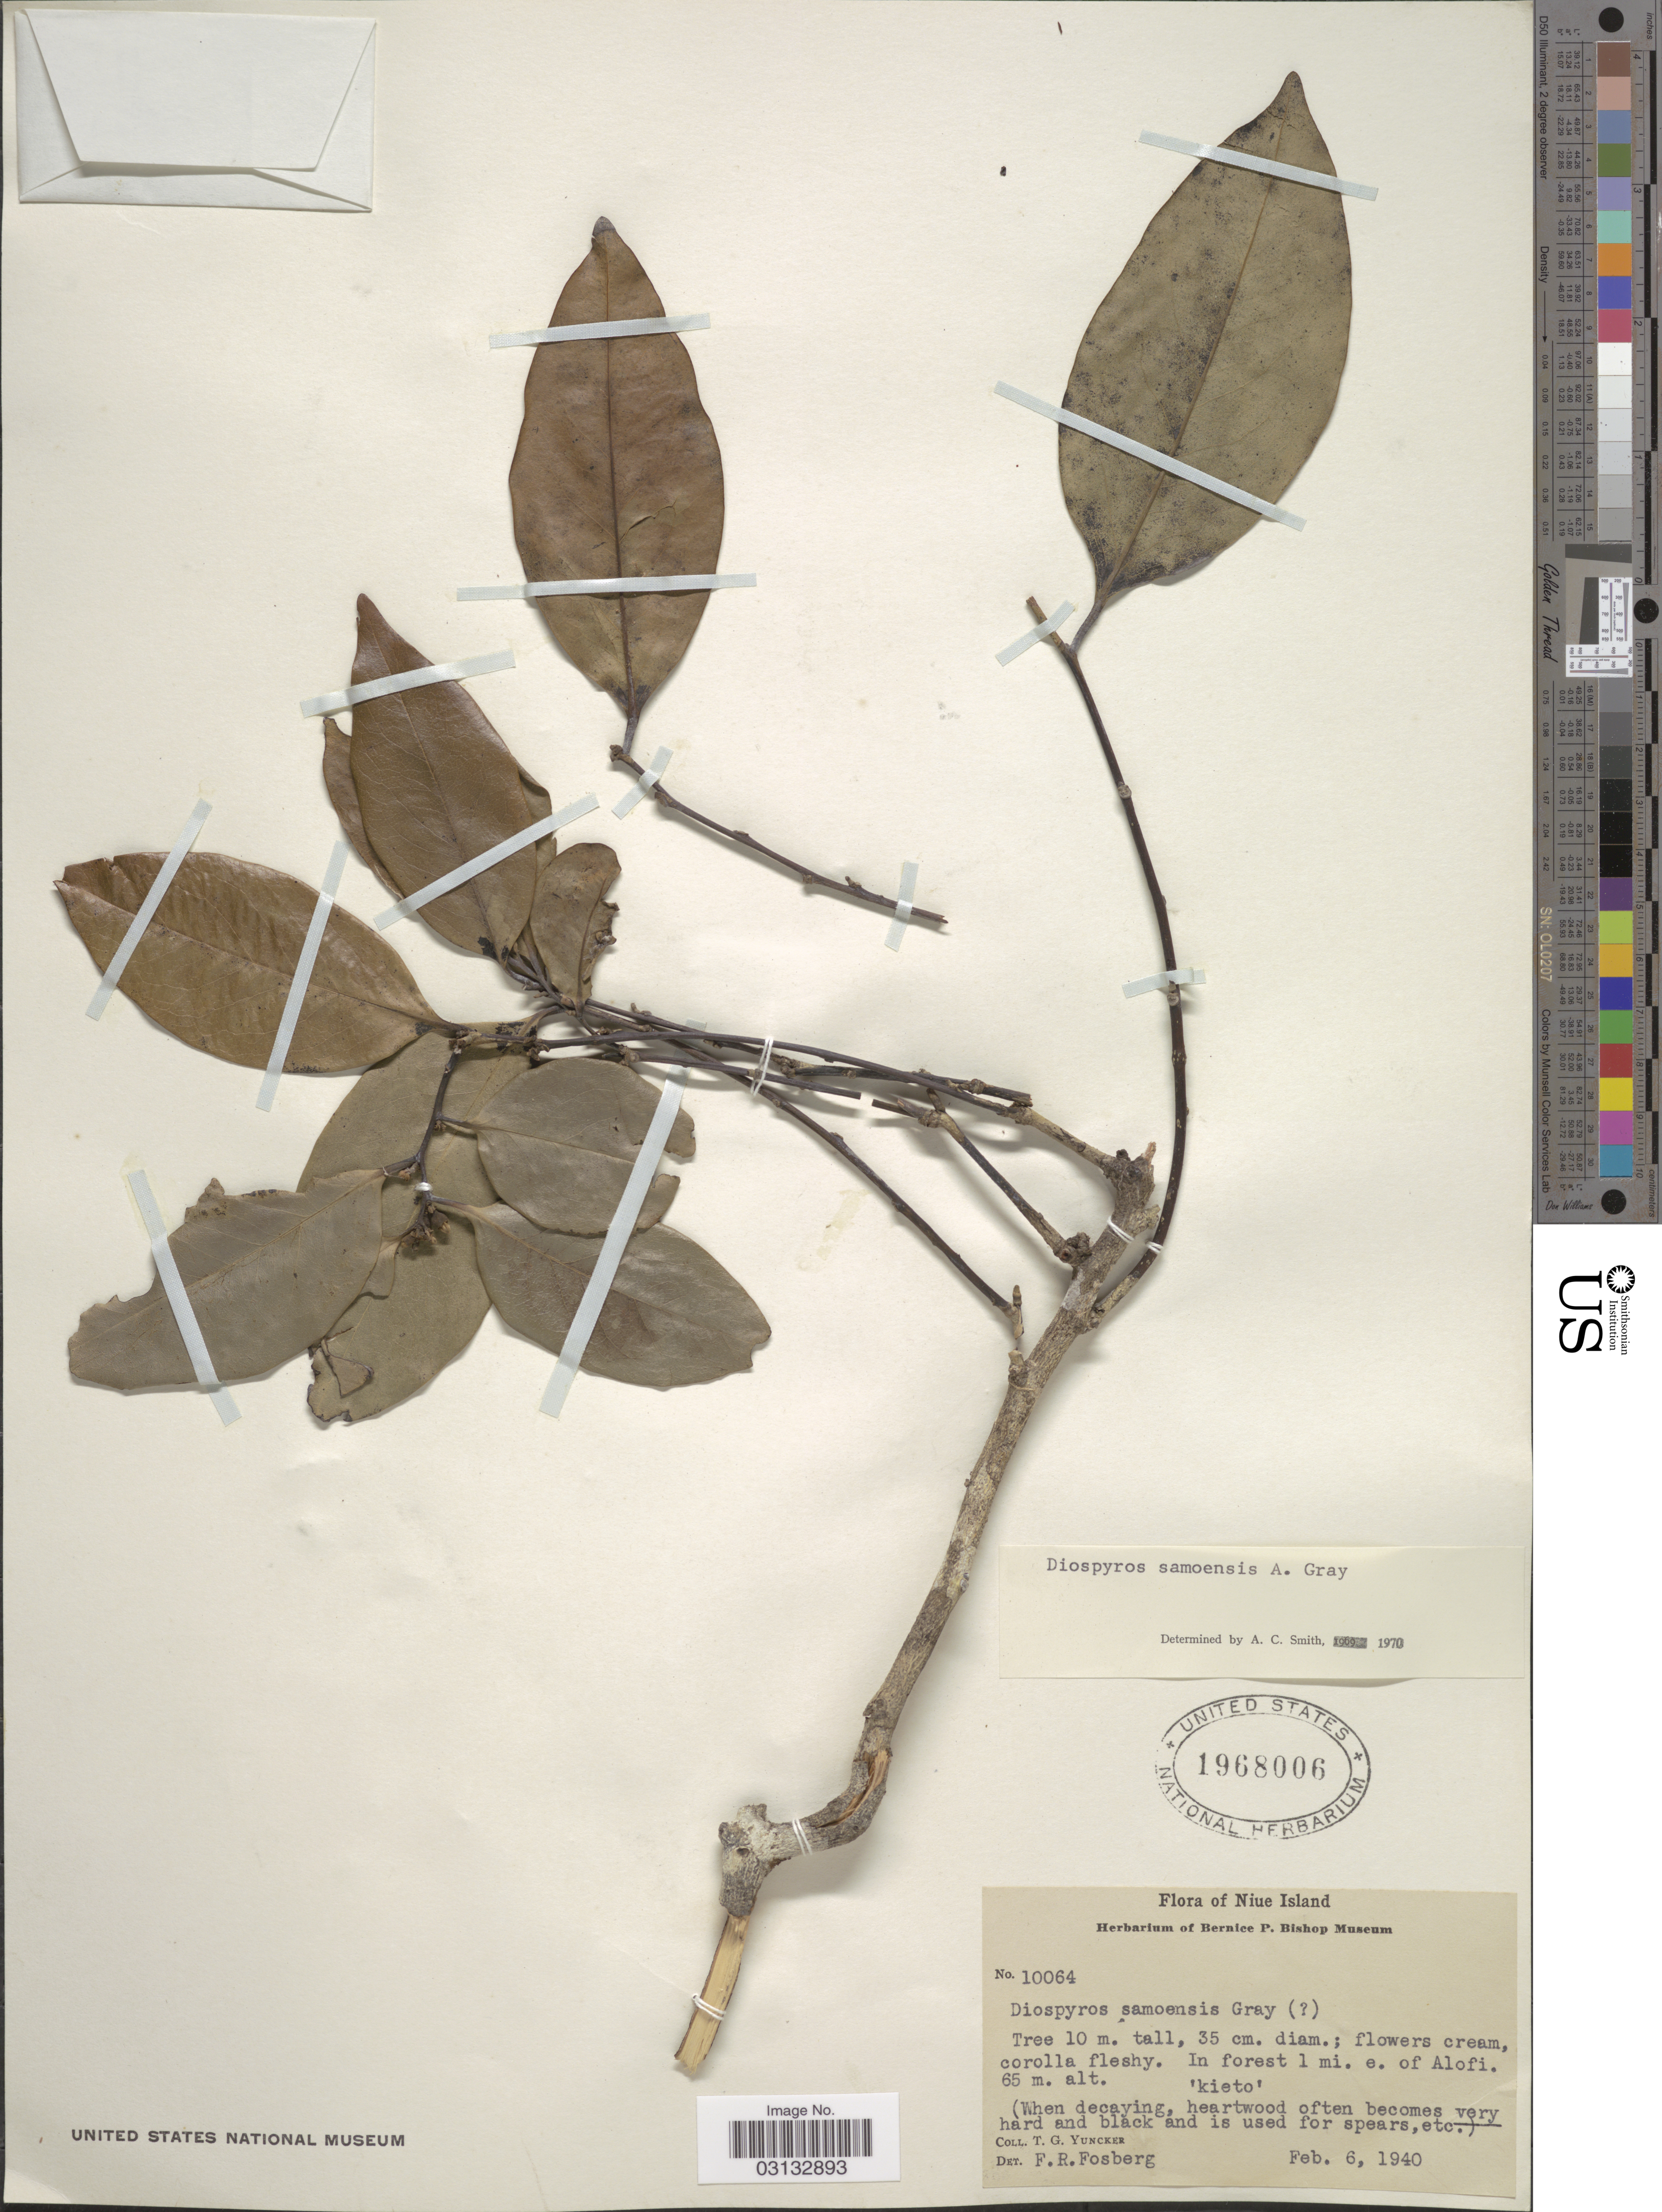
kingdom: Plantae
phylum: Tracheophyta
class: Magnoliopsida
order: Ericales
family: Ebenaceae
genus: Diospyros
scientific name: Diospyros samoensis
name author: A. Gray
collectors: T. G. Yuncker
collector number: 10064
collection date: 1940-02-06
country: Wallis and Futuna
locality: Niue Island, In forest 1 mi. e. of Alofi.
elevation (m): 65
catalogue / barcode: US 1968006